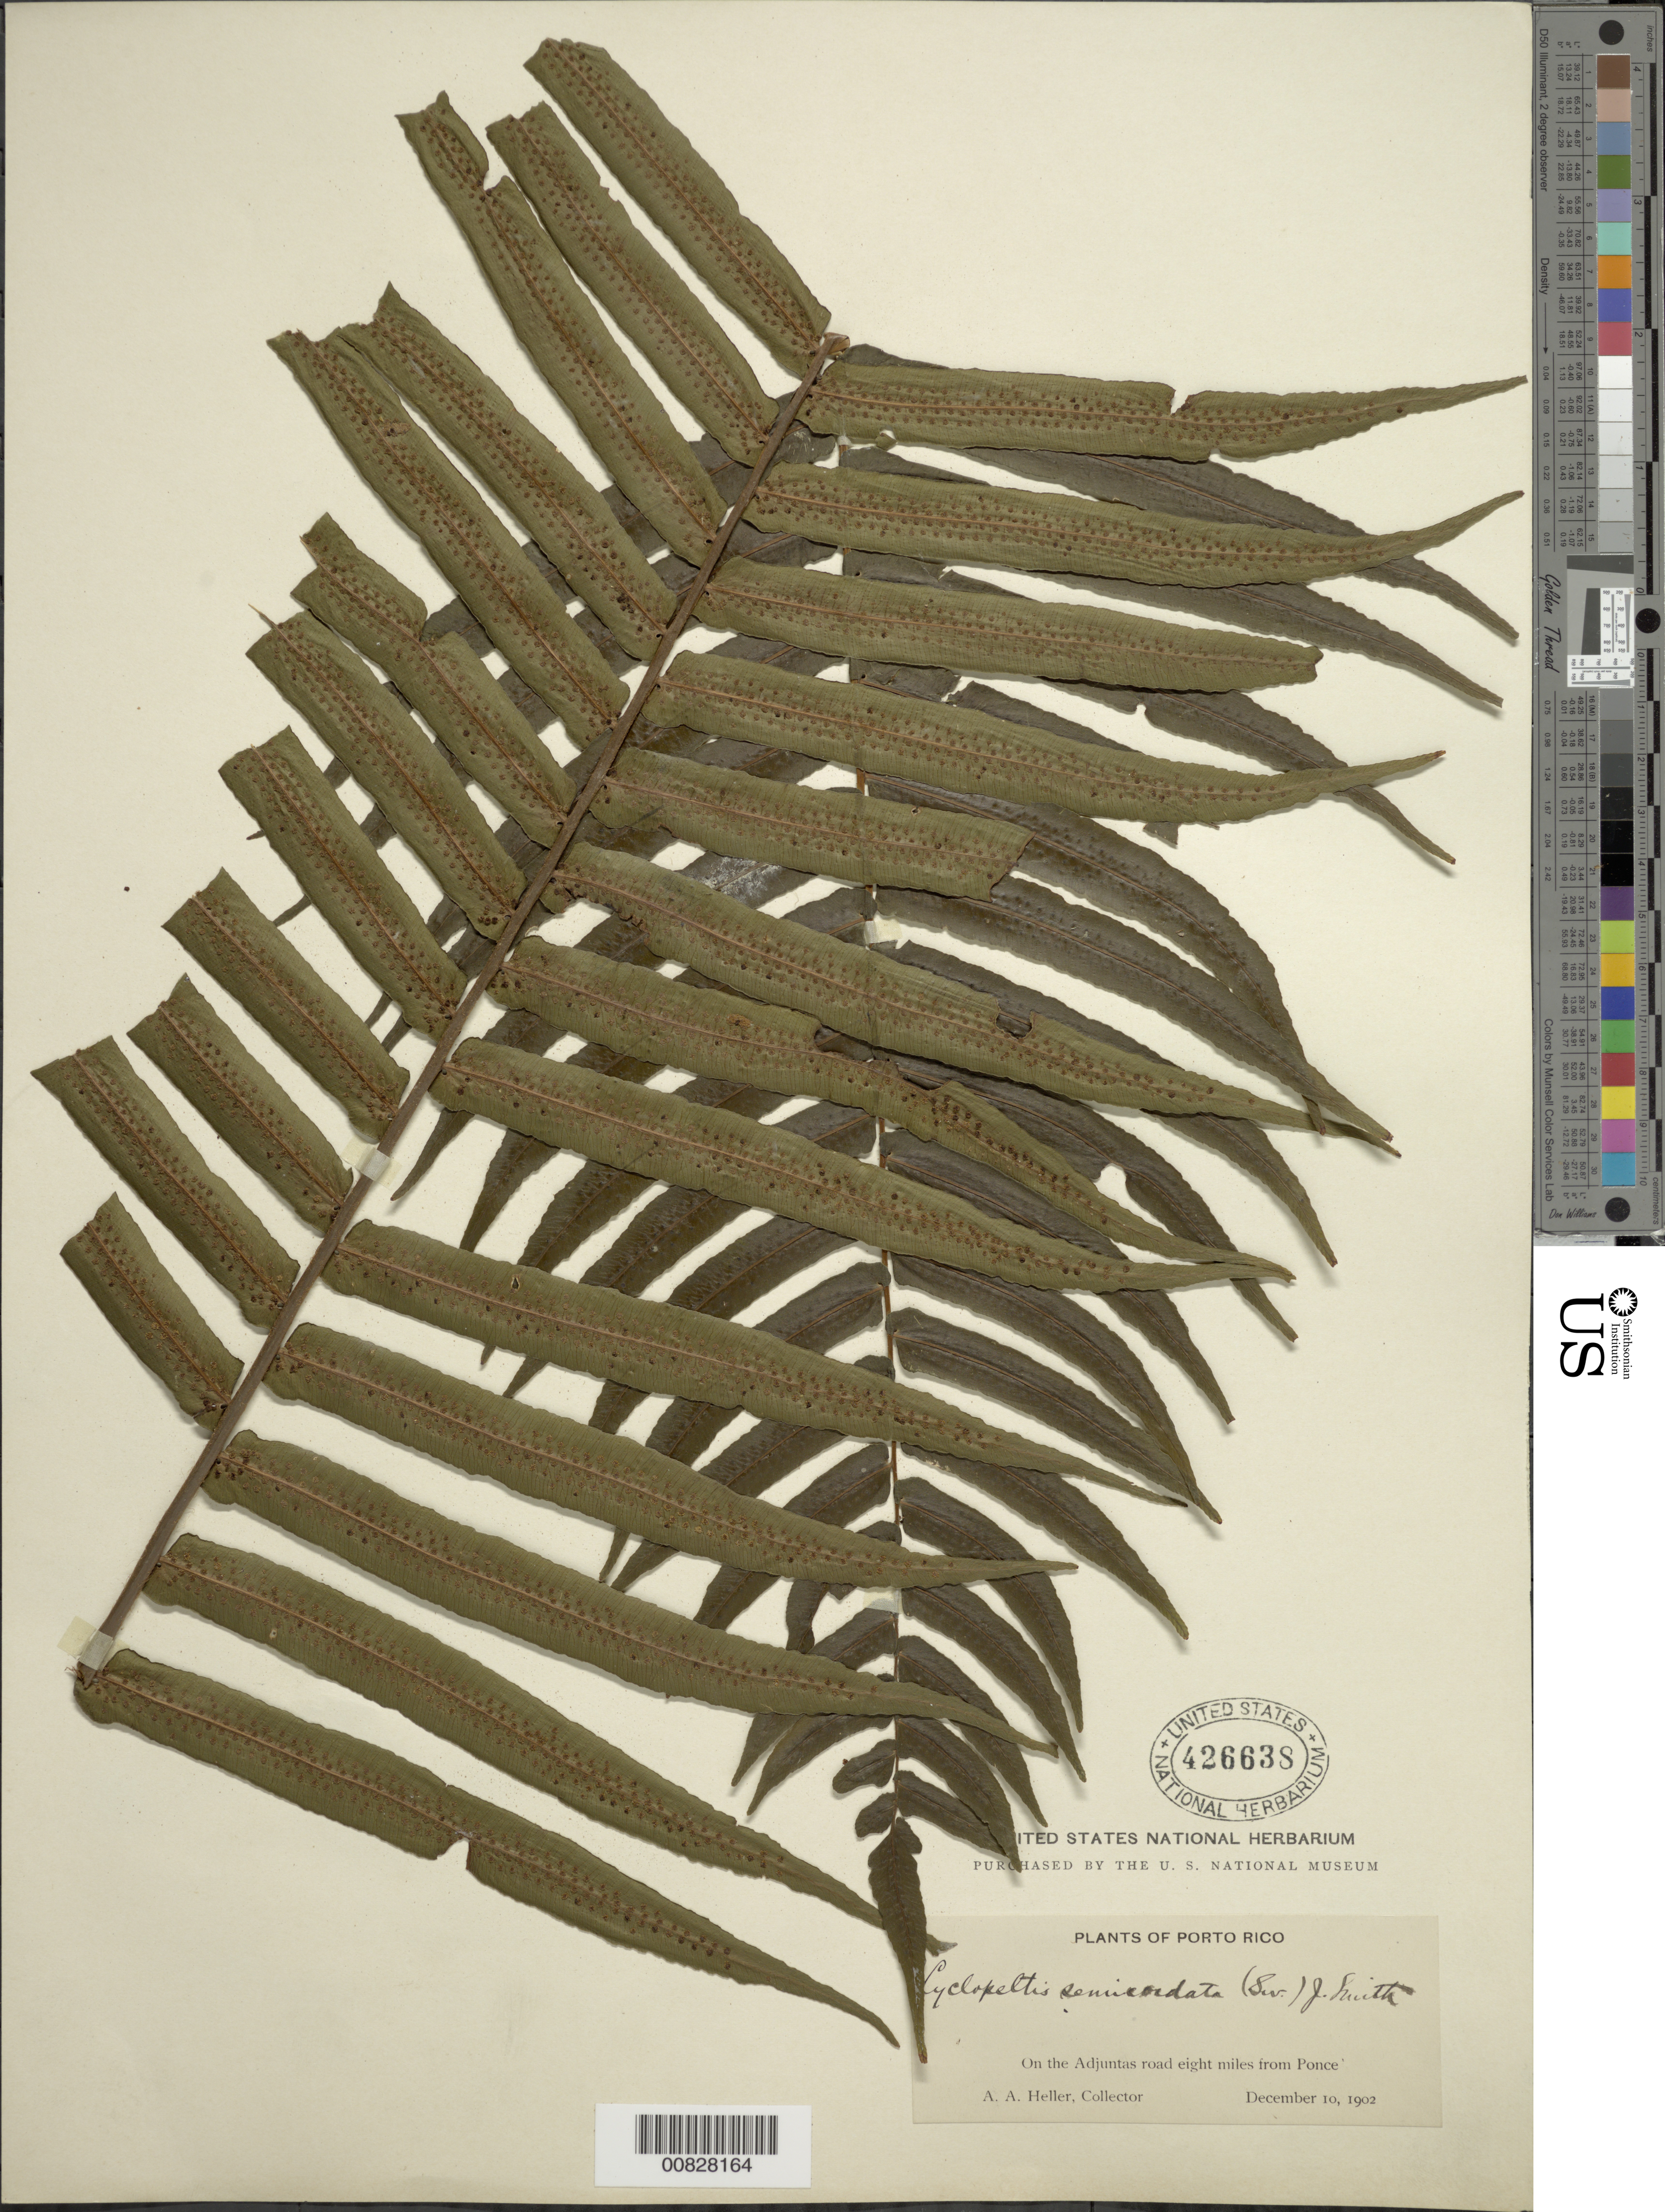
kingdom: Plantae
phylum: Tracheophyta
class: Polypodiopsida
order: Polypodiales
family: Lomariopsidaceae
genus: Cyclopeltis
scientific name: Cyclopeltis semicordata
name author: (Sw.) J. Sm.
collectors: A. A. Heller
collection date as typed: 10 Dec 1902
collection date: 1902-12-10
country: Puerto Rico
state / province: Adjuntas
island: Puerto Rico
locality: Adjuntas road, 8 miles from Ponce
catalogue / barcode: US 426638